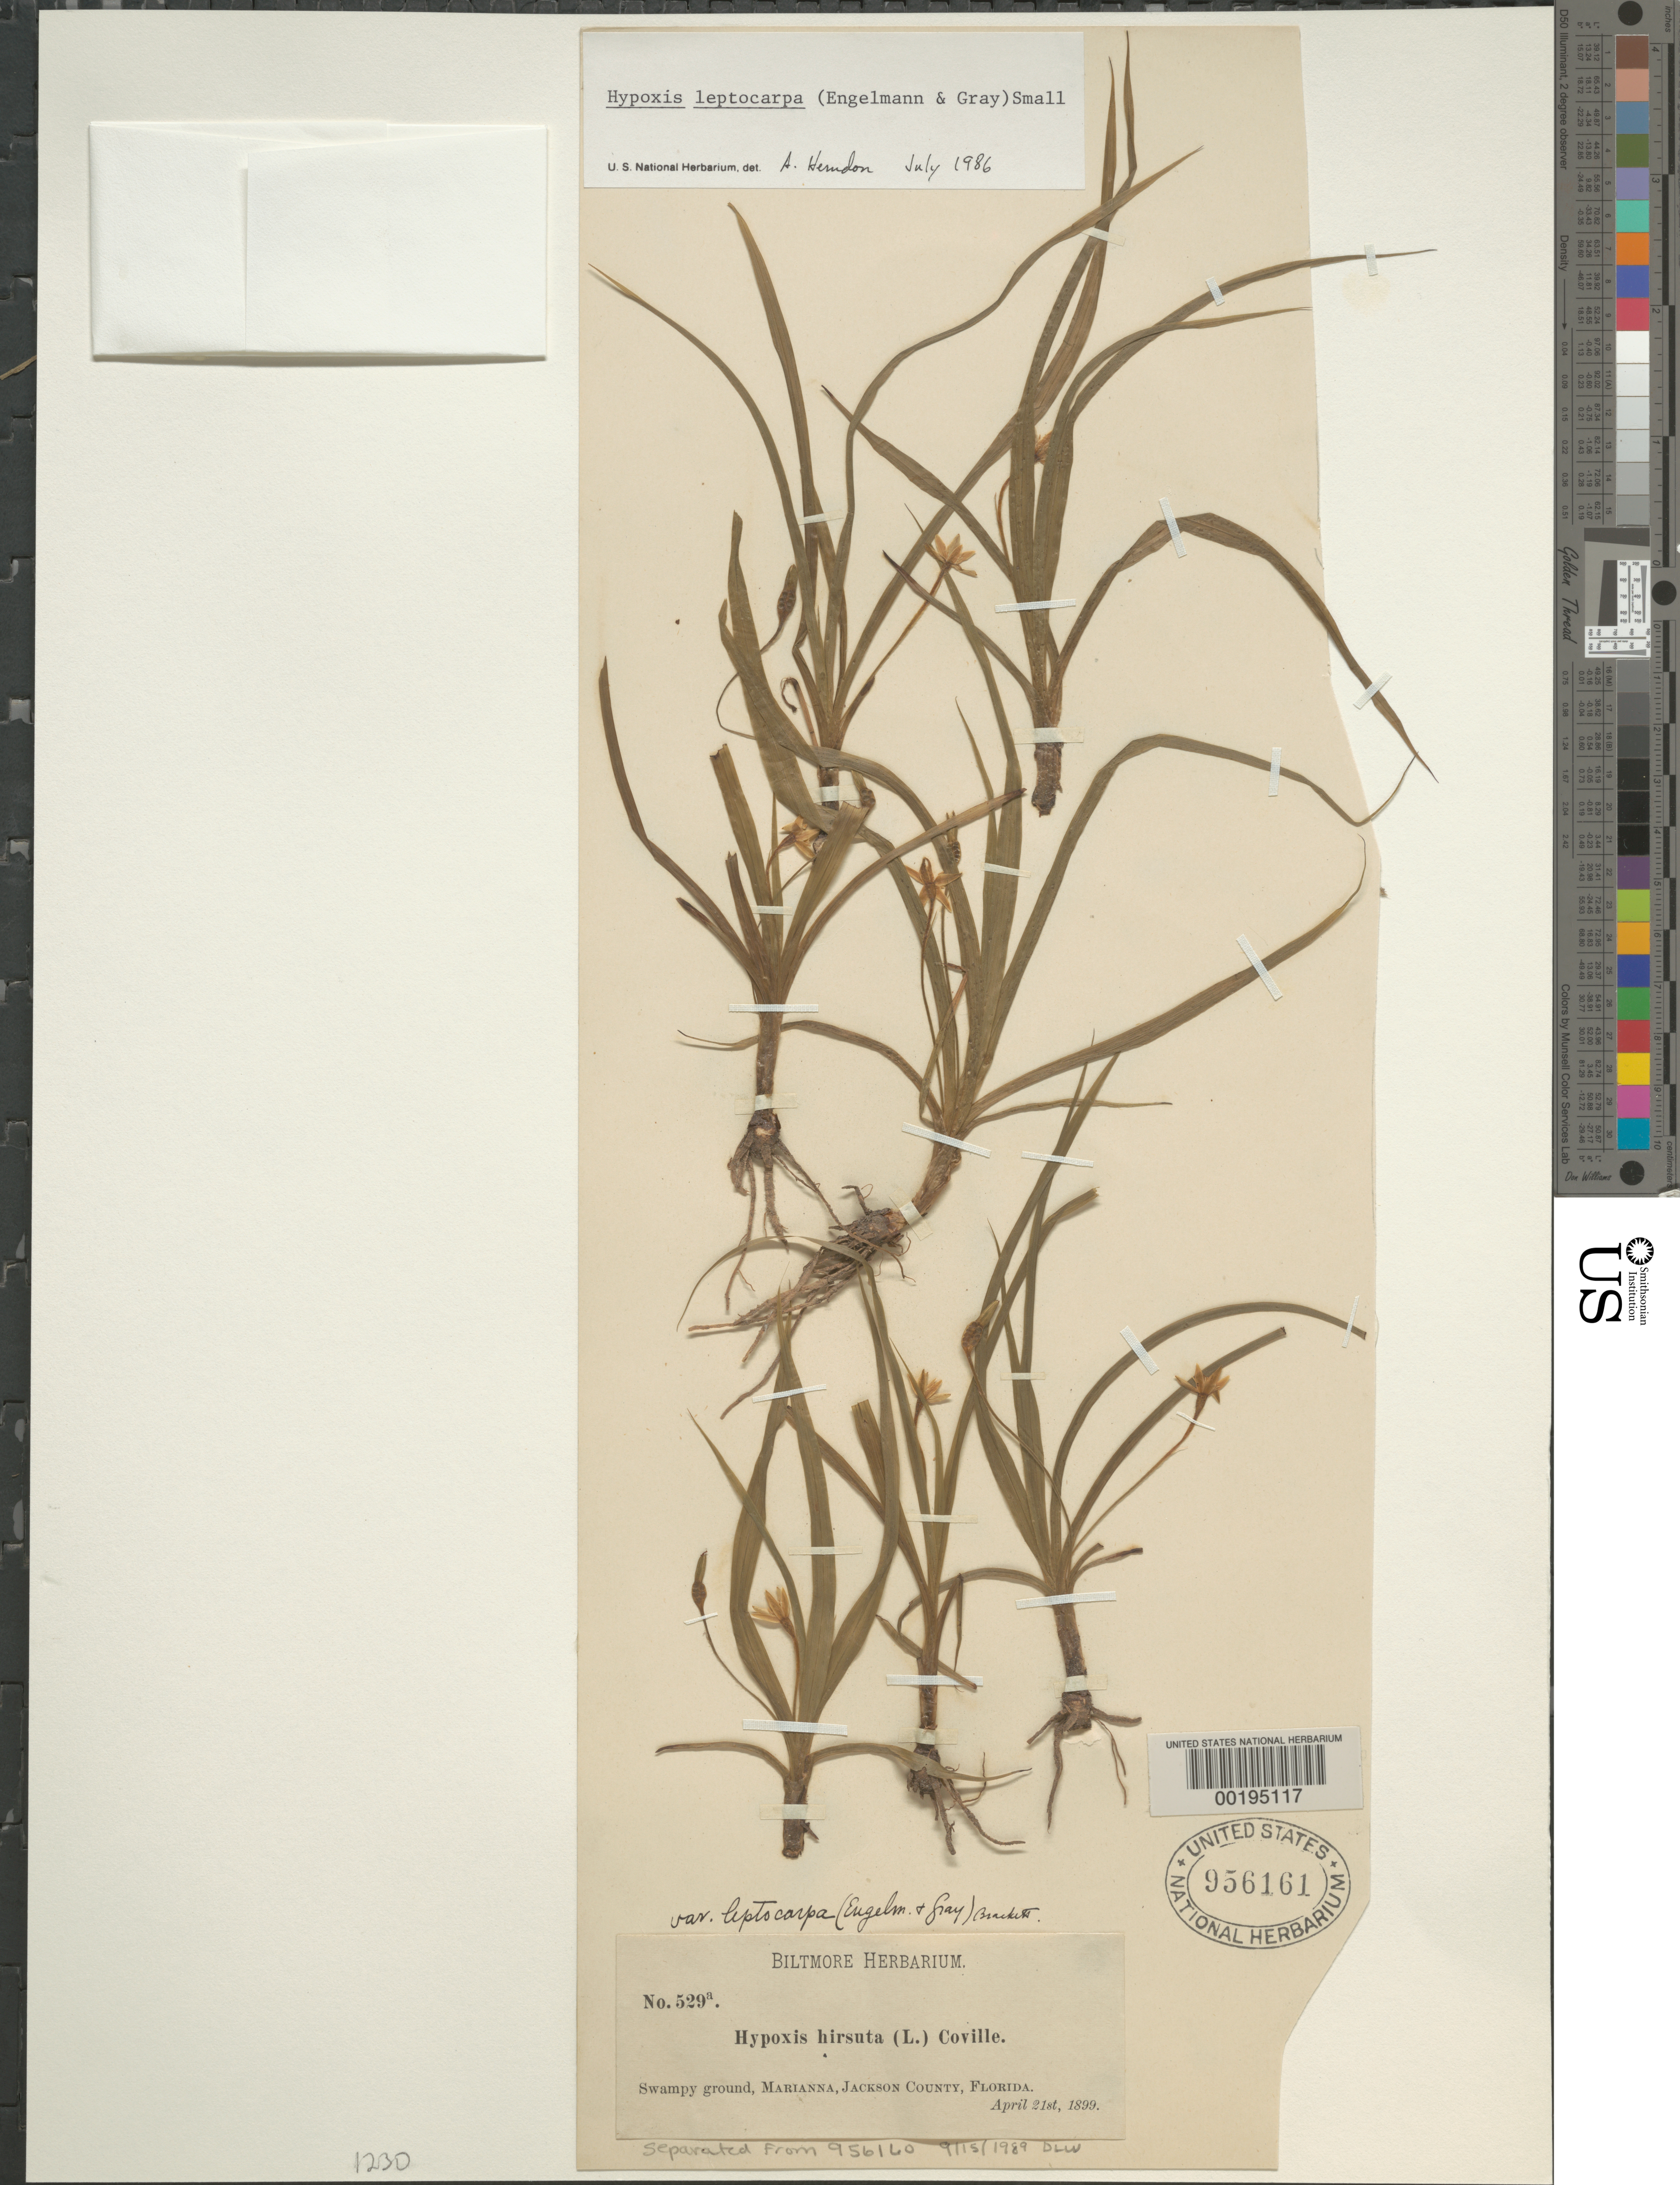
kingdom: Plantae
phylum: Tracheophyta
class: Liliopsida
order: Asparagales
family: Hypoxidaceae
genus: Hypoxis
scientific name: Hypoxis leptocarpa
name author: (Engelm. & A. Gray) Small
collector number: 529a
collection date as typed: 21 Apr 1899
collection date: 1899-04-21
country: United States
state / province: Florida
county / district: Jackson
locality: Marianna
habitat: Swampy ground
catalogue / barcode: US 956161